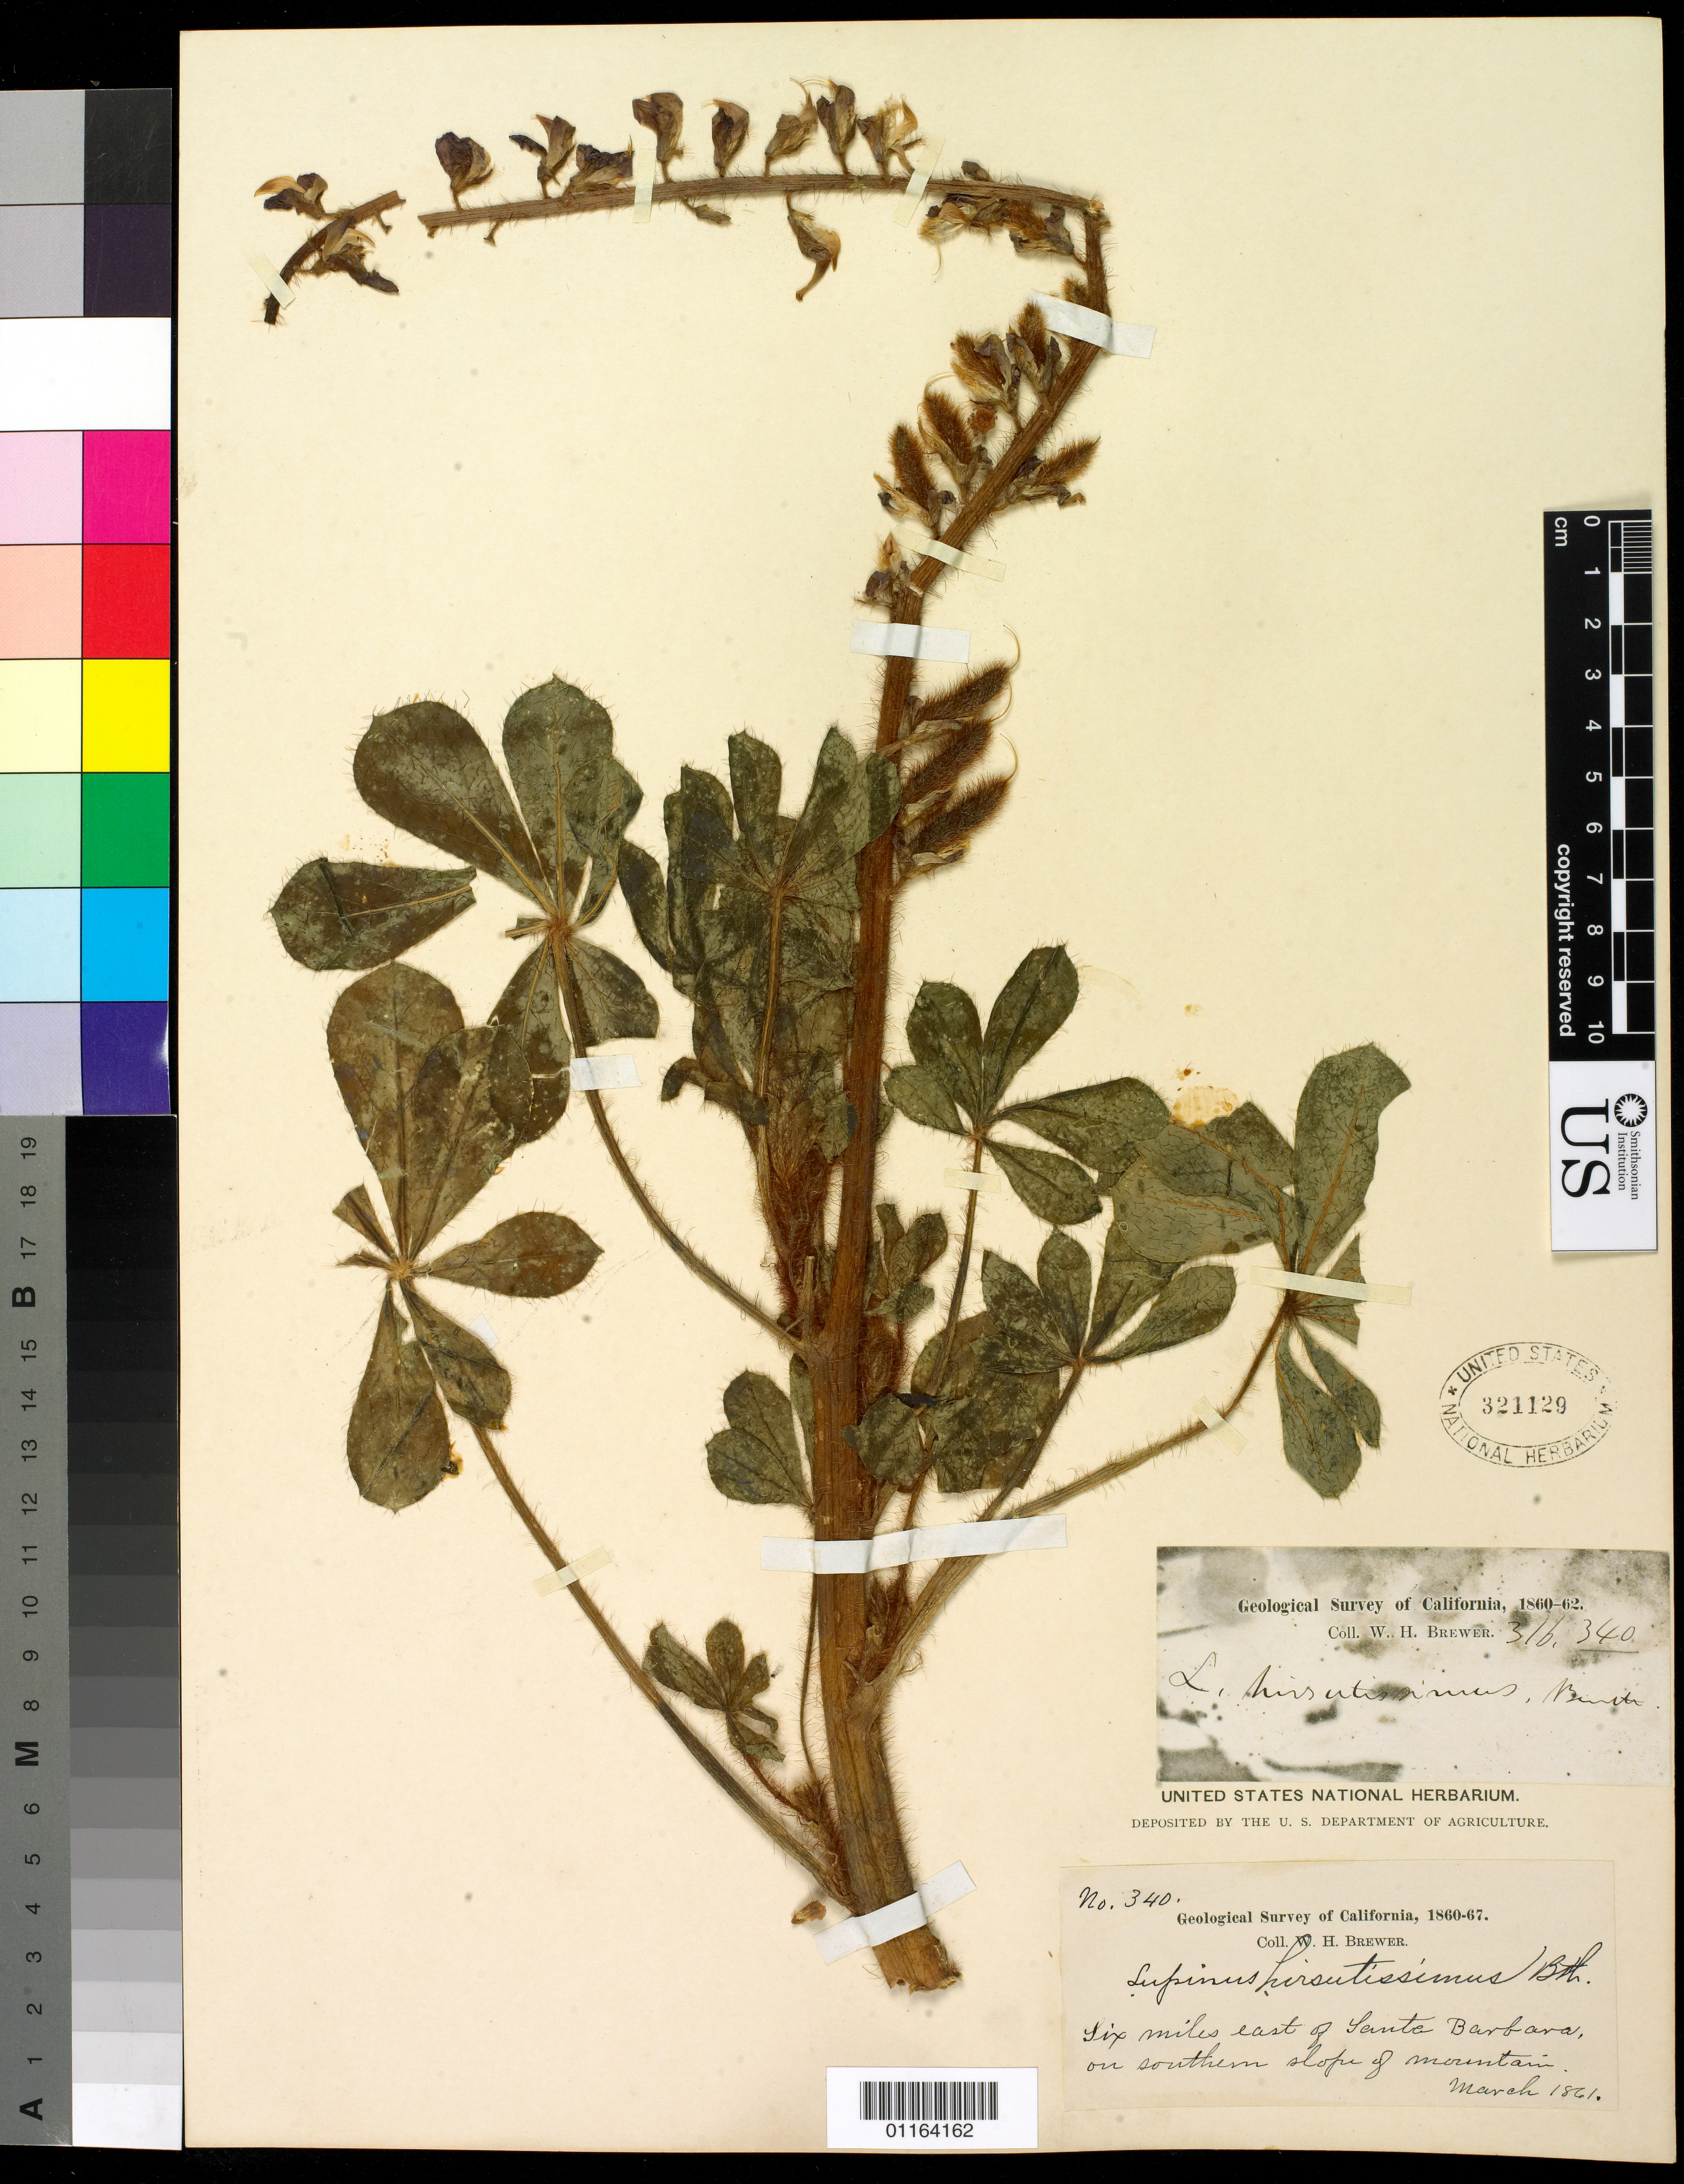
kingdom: Plantae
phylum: Tracheophyta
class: Magnoliopsida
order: Fabales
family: Fabaceae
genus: Lupinus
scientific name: Lupinus hirsutissimus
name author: Benth.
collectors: J. G. Cooper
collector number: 539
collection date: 1862-05-13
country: United States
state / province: California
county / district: San Diego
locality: San Diego.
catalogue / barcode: US 321174